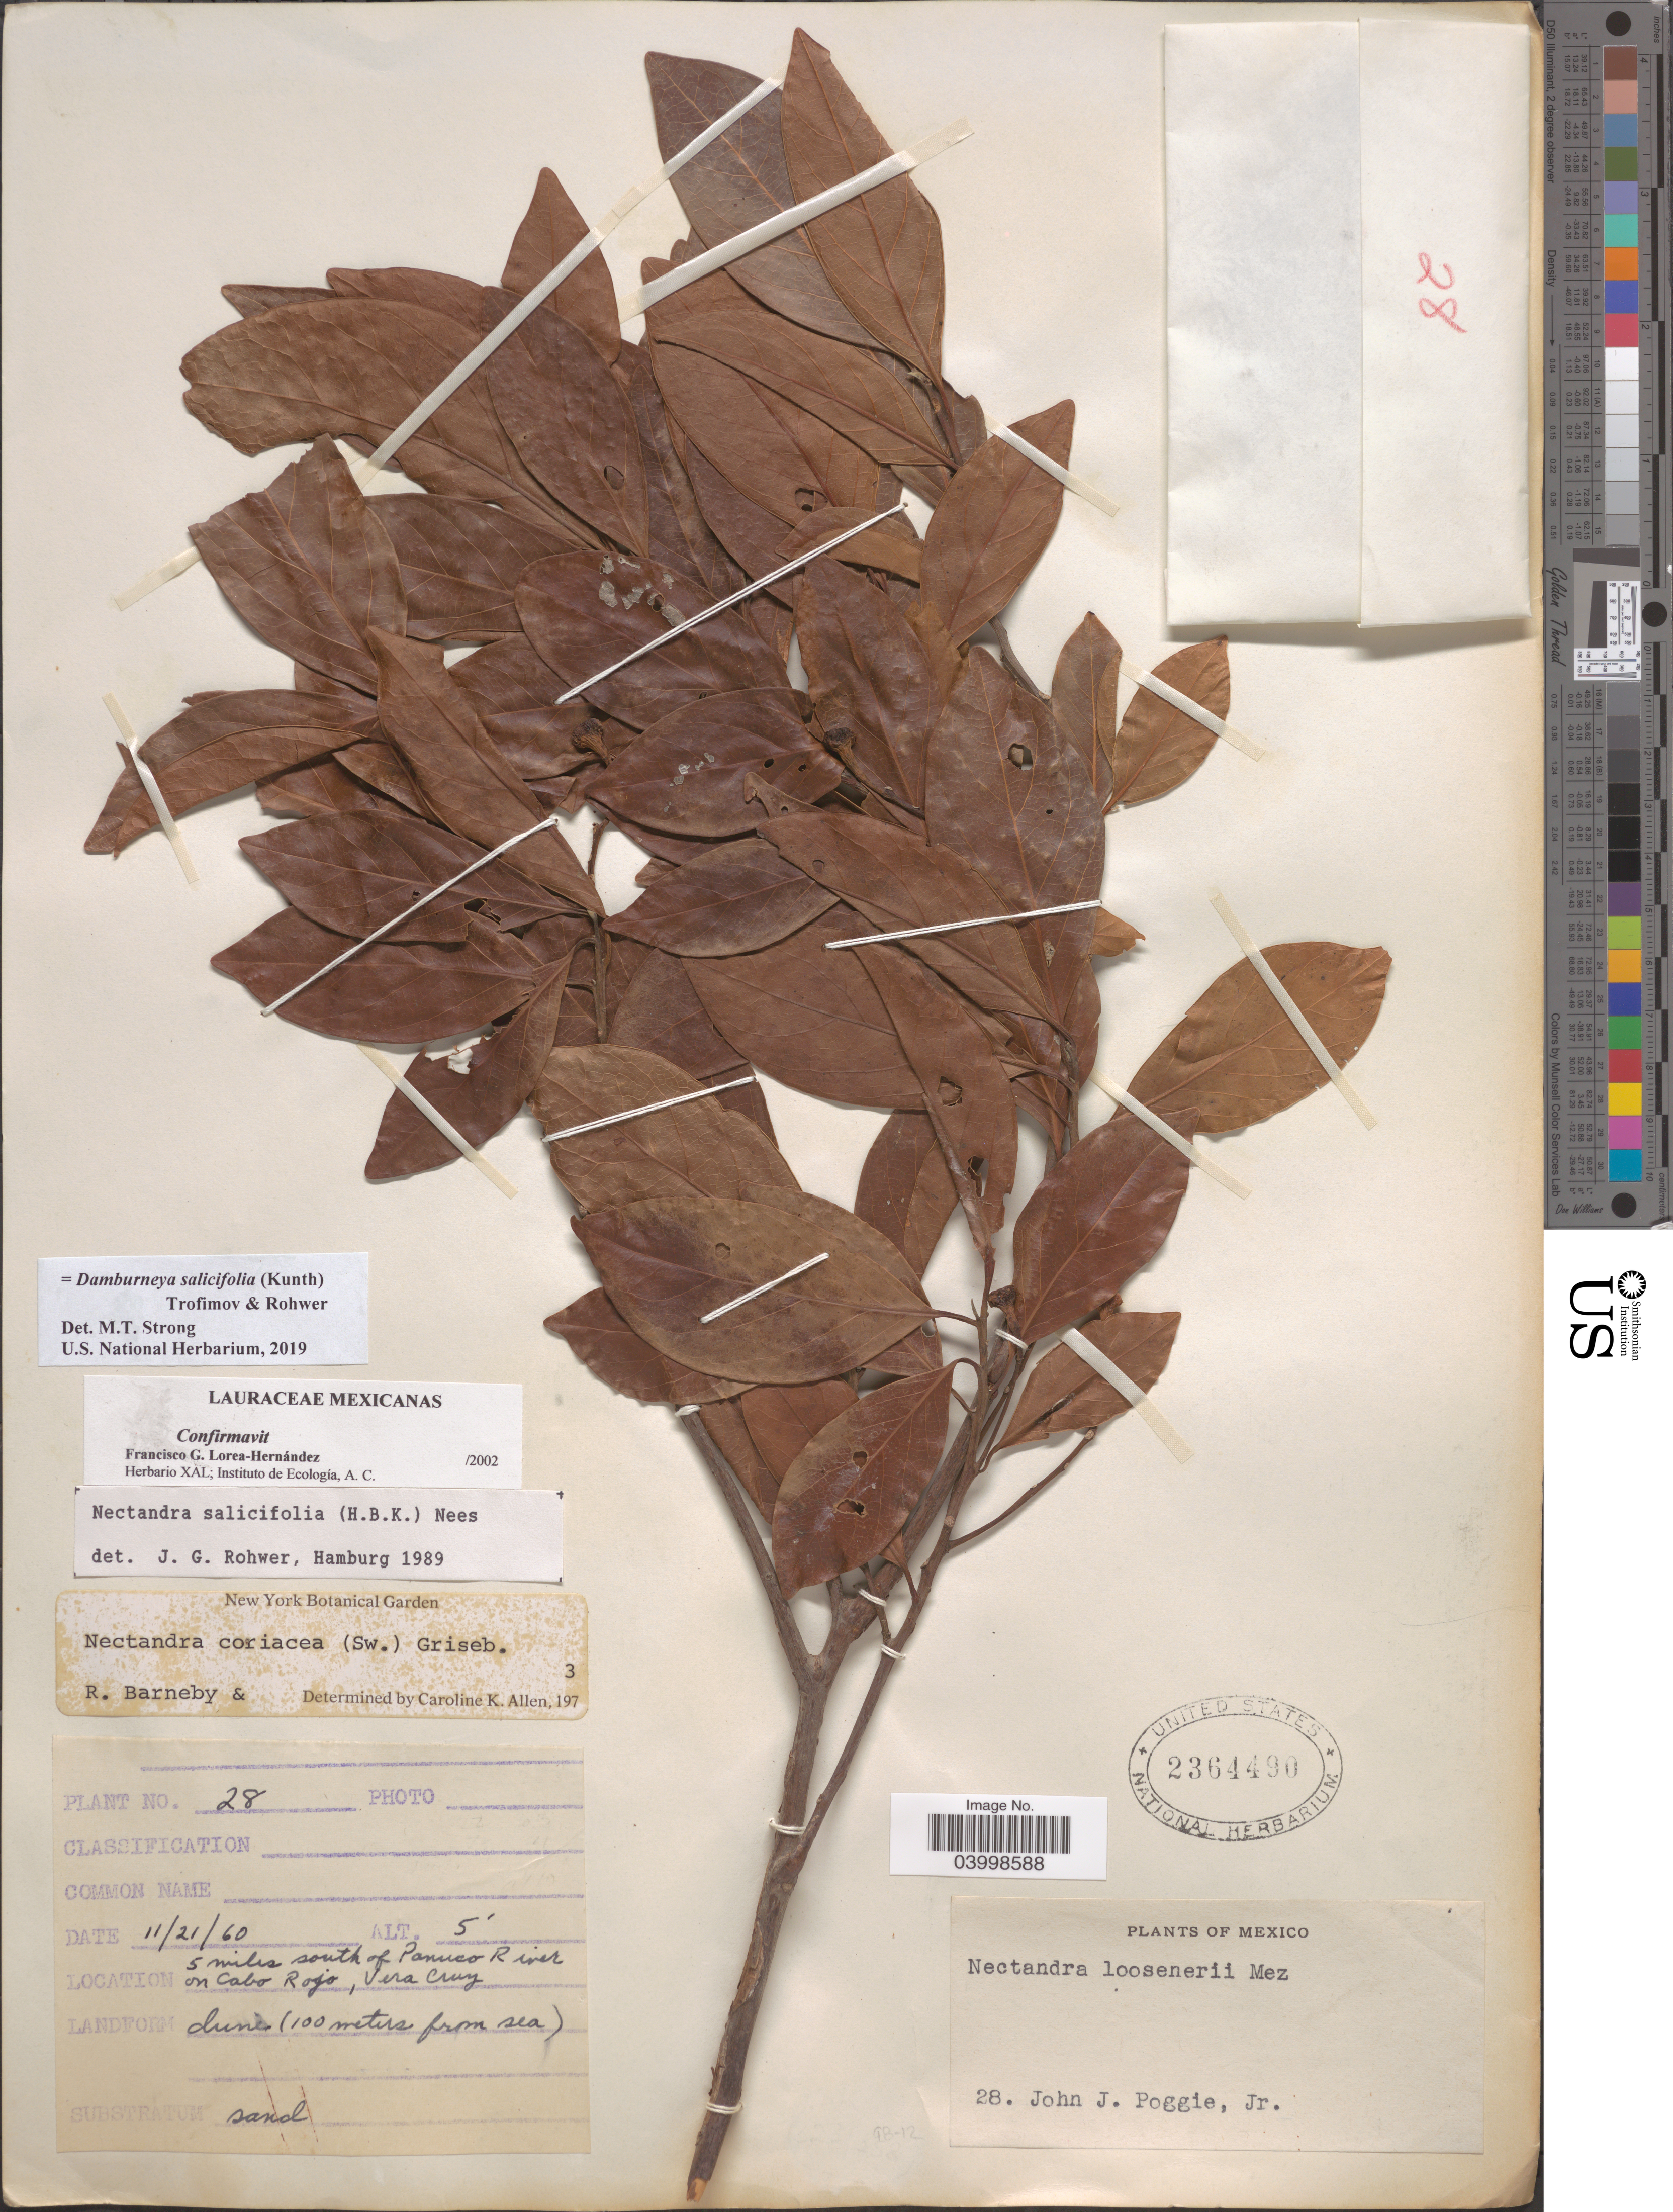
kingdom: Plantae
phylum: Tracheophyta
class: Magnoliopsida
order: Laurales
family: Lauraceae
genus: Damburneya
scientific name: Damburneya salicifolia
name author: (Kunth) Trofimov & Rohwer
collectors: J. Poggie Jr.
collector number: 28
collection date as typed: Transcribed d/m/y: 21/11/60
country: Mexico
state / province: Veracruz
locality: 5 miles south of Panuco River on Cabo Rojo, Vera Cruz.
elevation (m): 2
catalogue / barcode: US 2364490